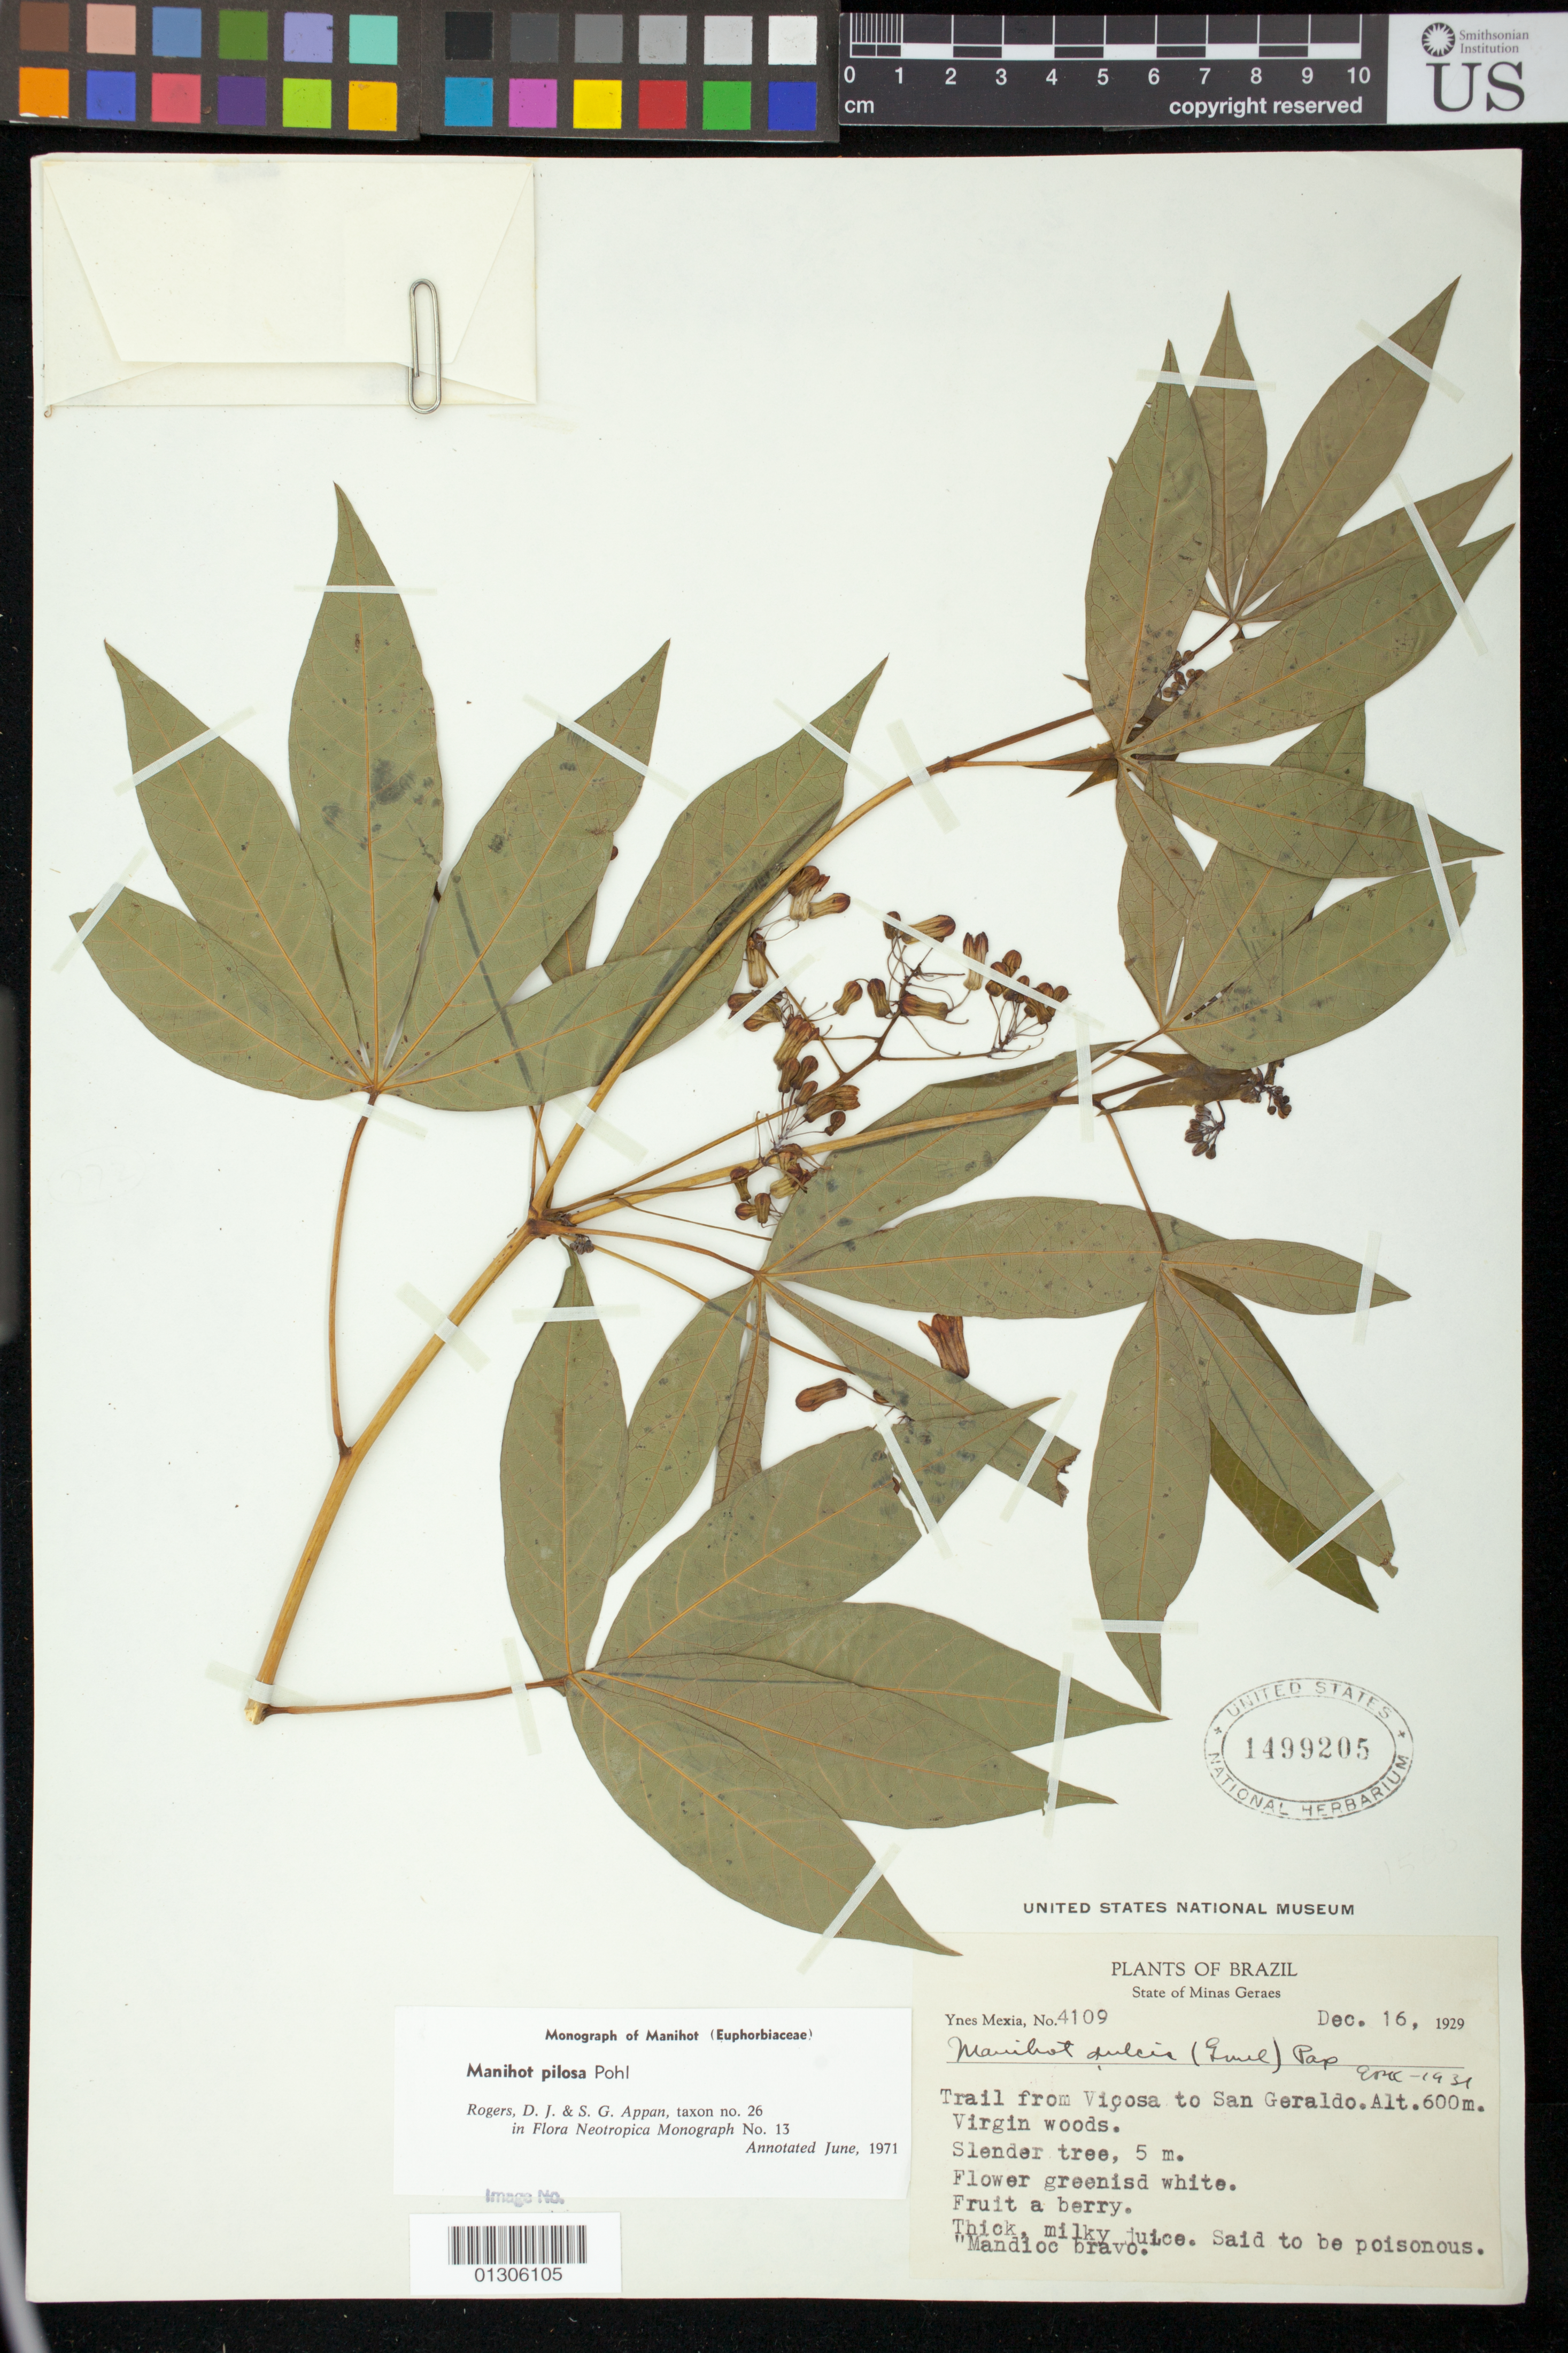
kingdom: Plantae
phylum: Tracheophyta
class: Magnoliopsida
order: Malpighiales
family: Euphorbiaceae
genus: Manihot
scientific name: Manihot pilosa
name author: Pohl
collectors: Y. Mexia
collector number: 4109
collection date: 1929-12-16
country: Brazil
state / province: Minas Gerais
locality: Trail from Viçosa to San Geraldo.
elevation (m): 600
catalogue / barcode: US 1499205